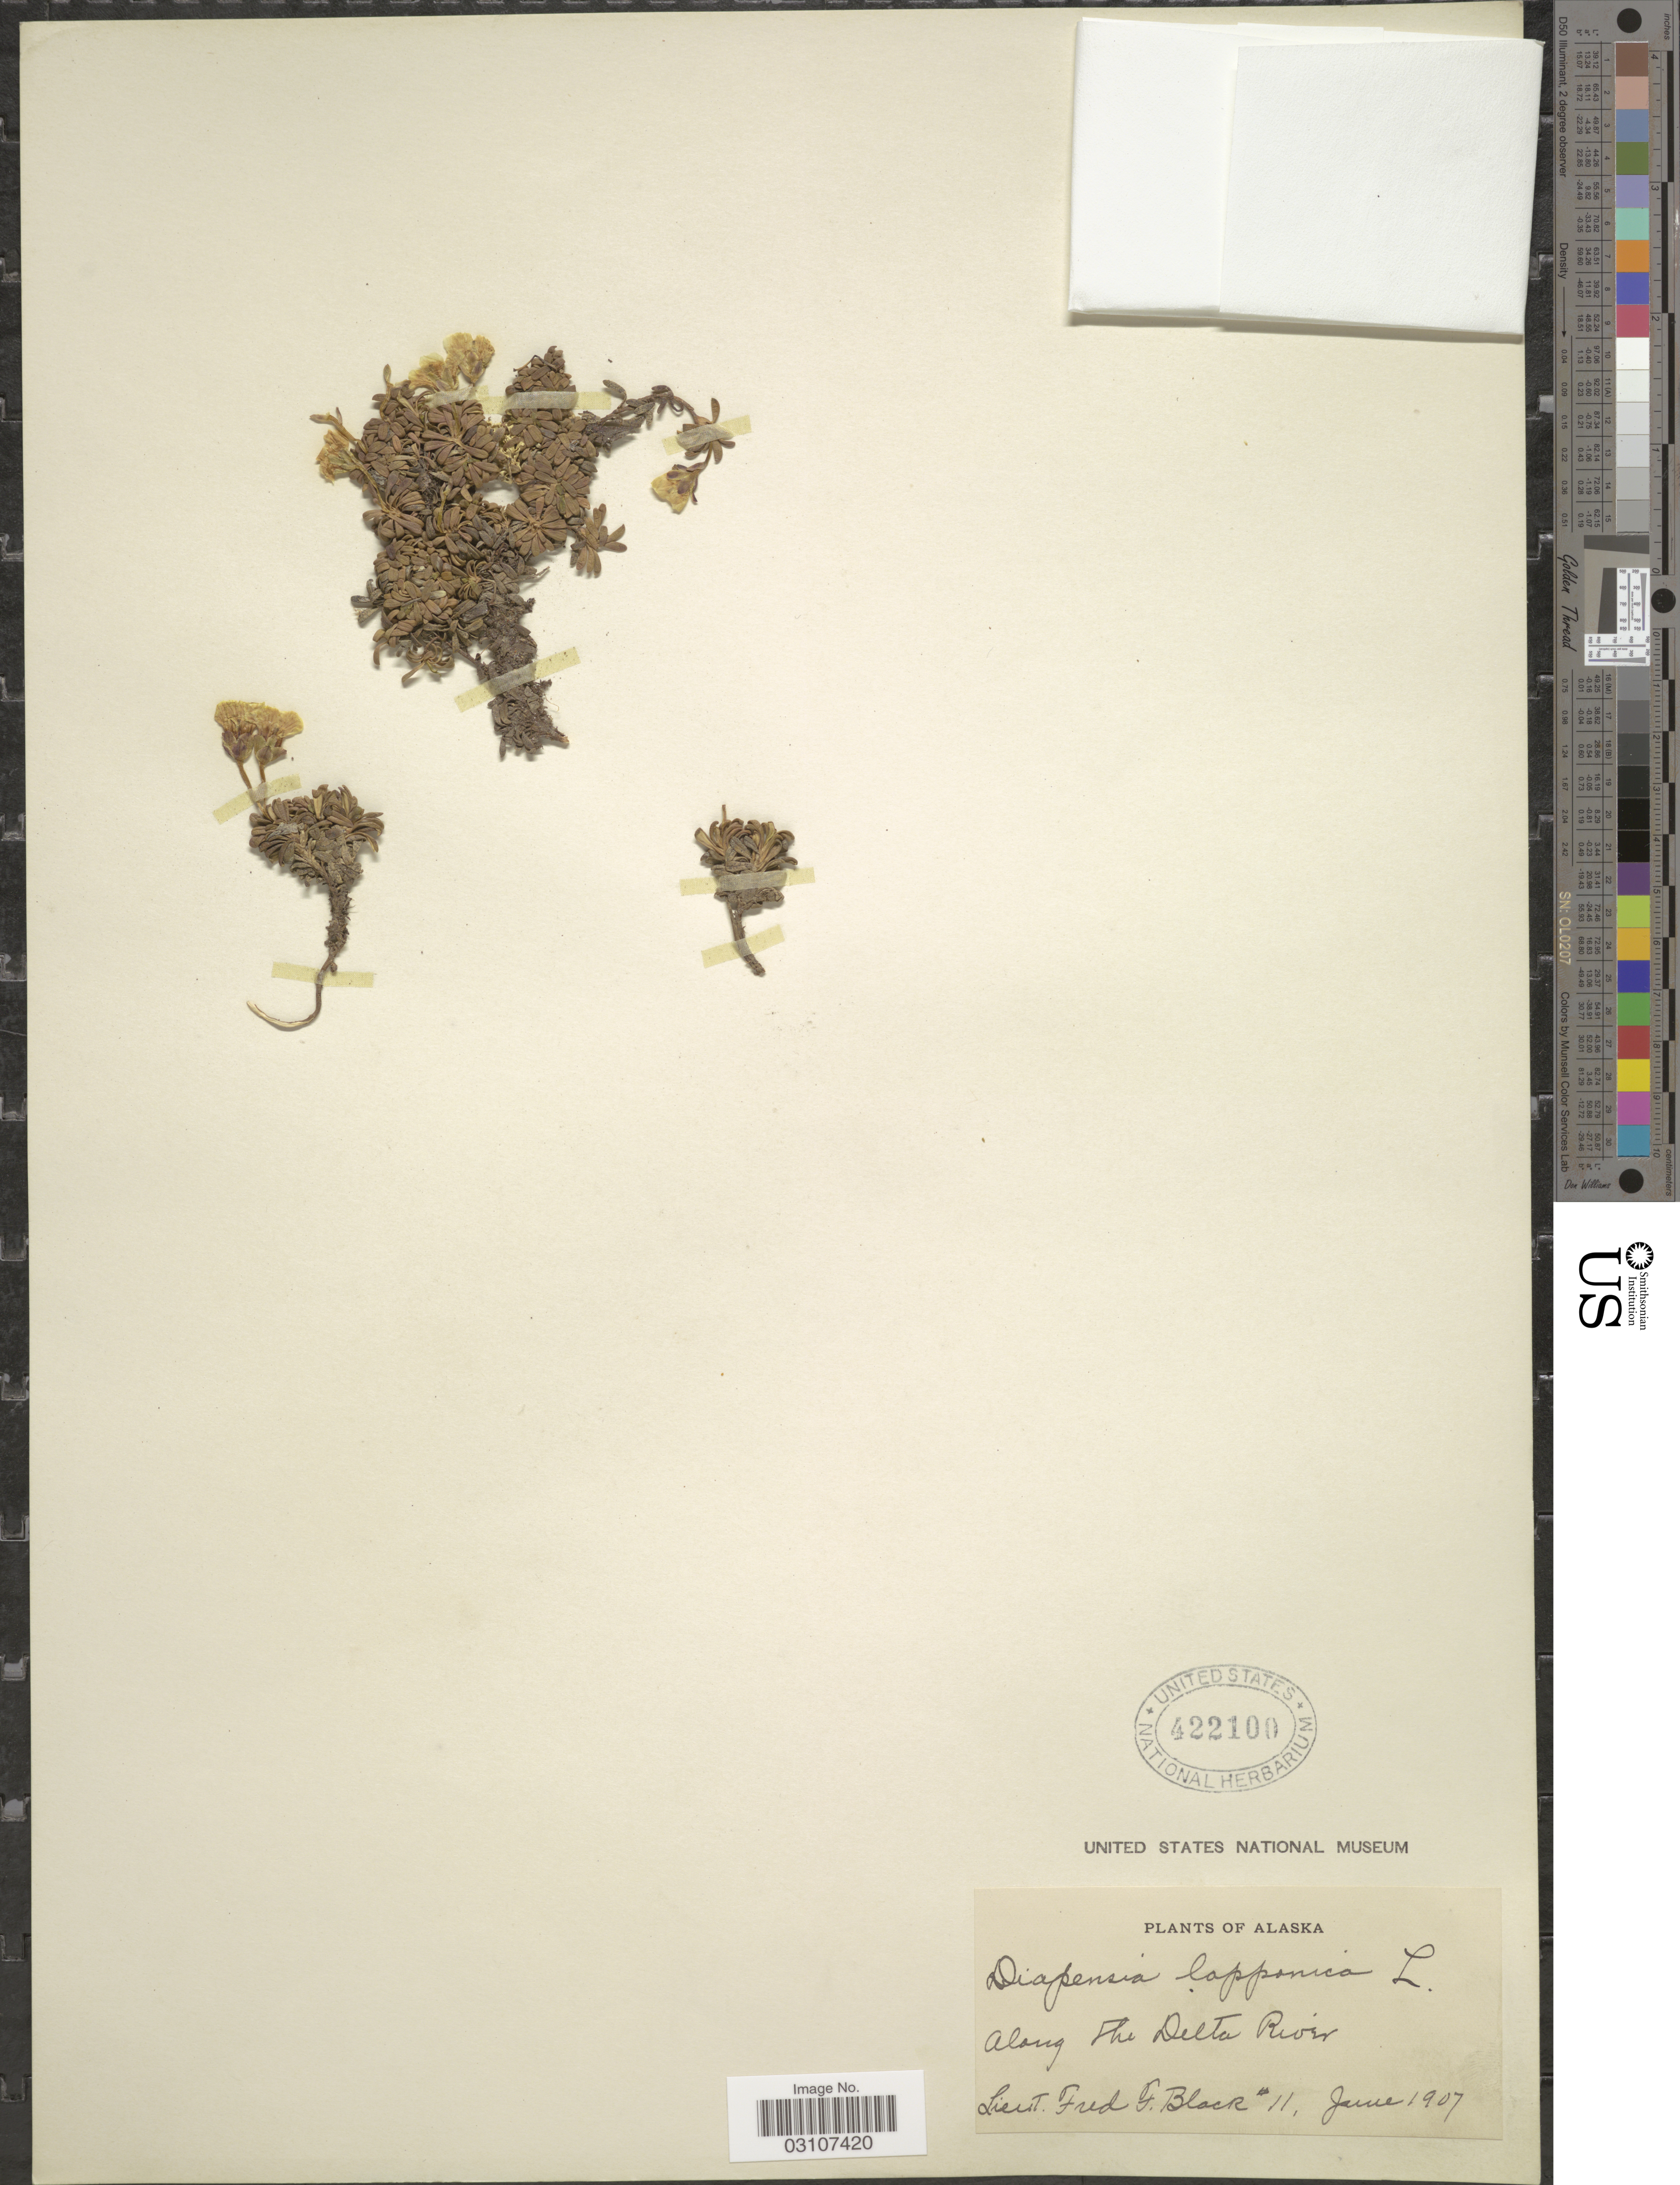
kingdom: Plantae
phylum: Tracheophyta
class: Magnoliopsida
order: Ericales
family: Diapensiaceae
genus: Diapensia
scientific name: Diapensia lapponica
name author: L.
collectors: F. Black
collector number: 11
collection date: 1907-06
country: United States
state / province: Alaska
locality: Along The Delta River.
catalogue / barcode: US 422100